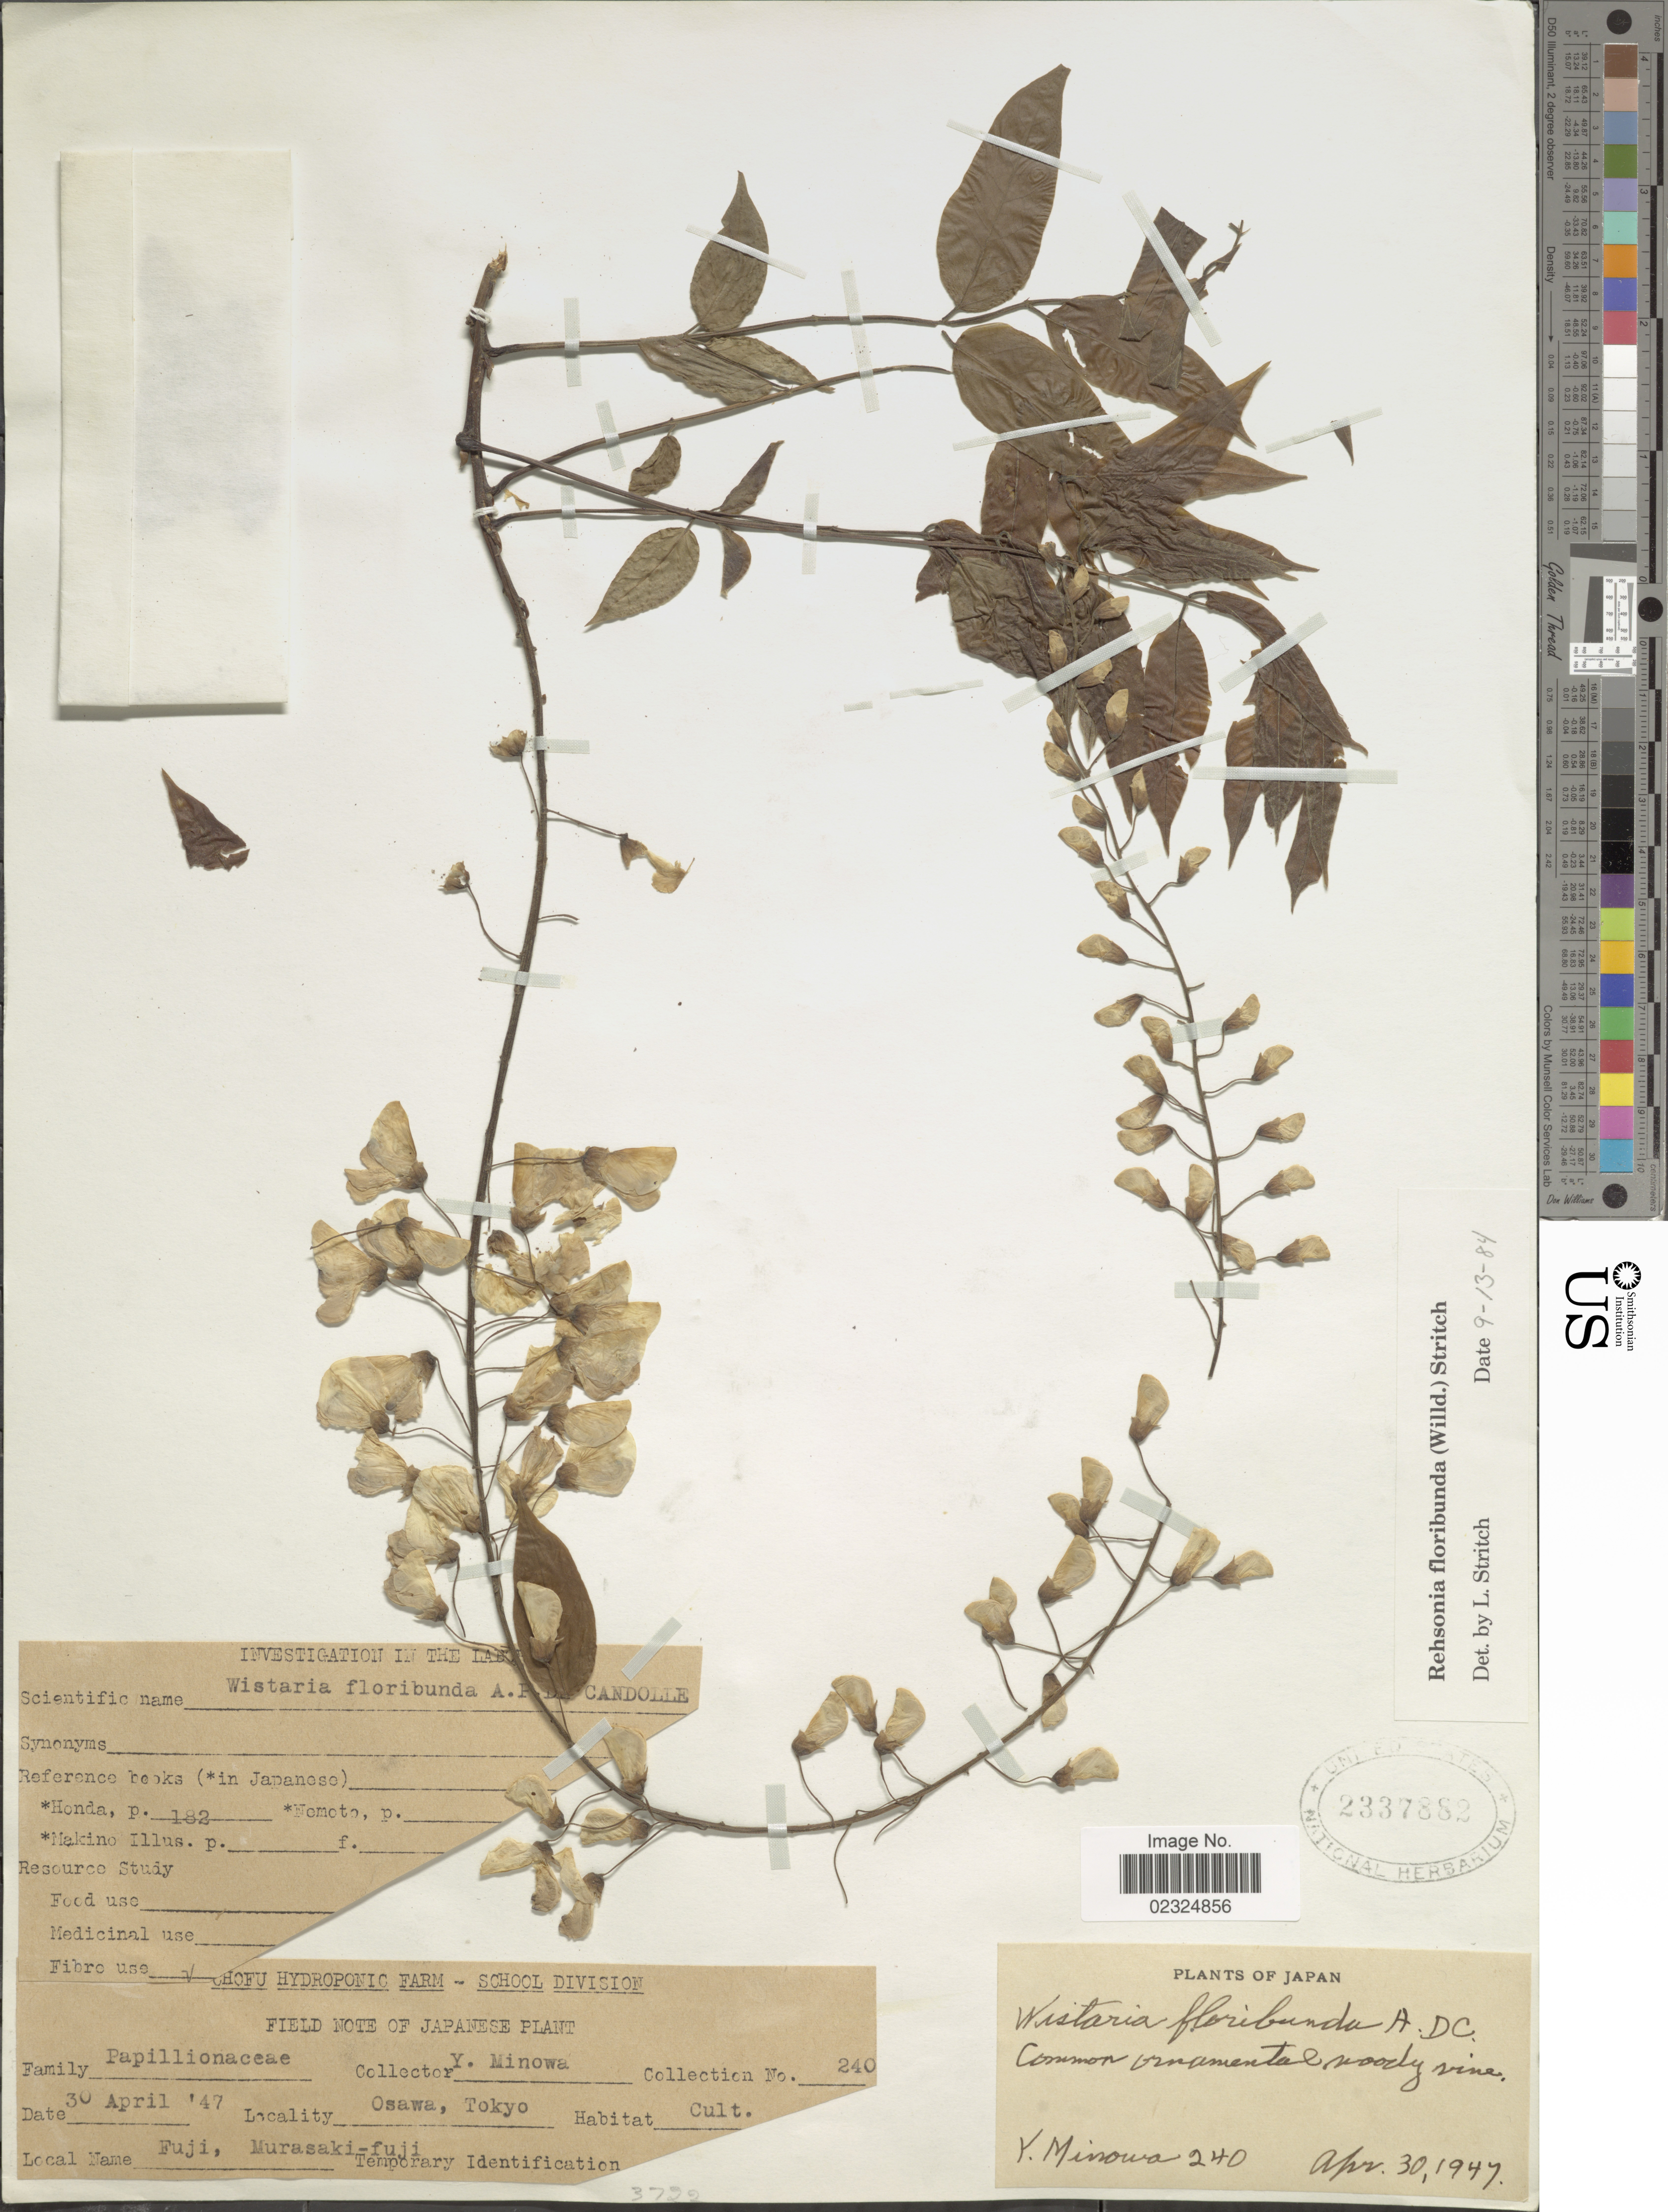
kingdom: Plantae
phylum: Tracheophyta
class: Magnoliopsida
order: Fabales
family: Fabaceae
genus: Wisteria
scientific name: Wisteria floribunda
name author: (Willd.) DC.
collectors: Y. Minowa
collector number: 240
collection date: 1947-04-30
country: Japan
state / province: Tokyo, Federal City of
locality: Osawa, cult., common ornamental woody plains.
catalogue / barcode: US 2337882